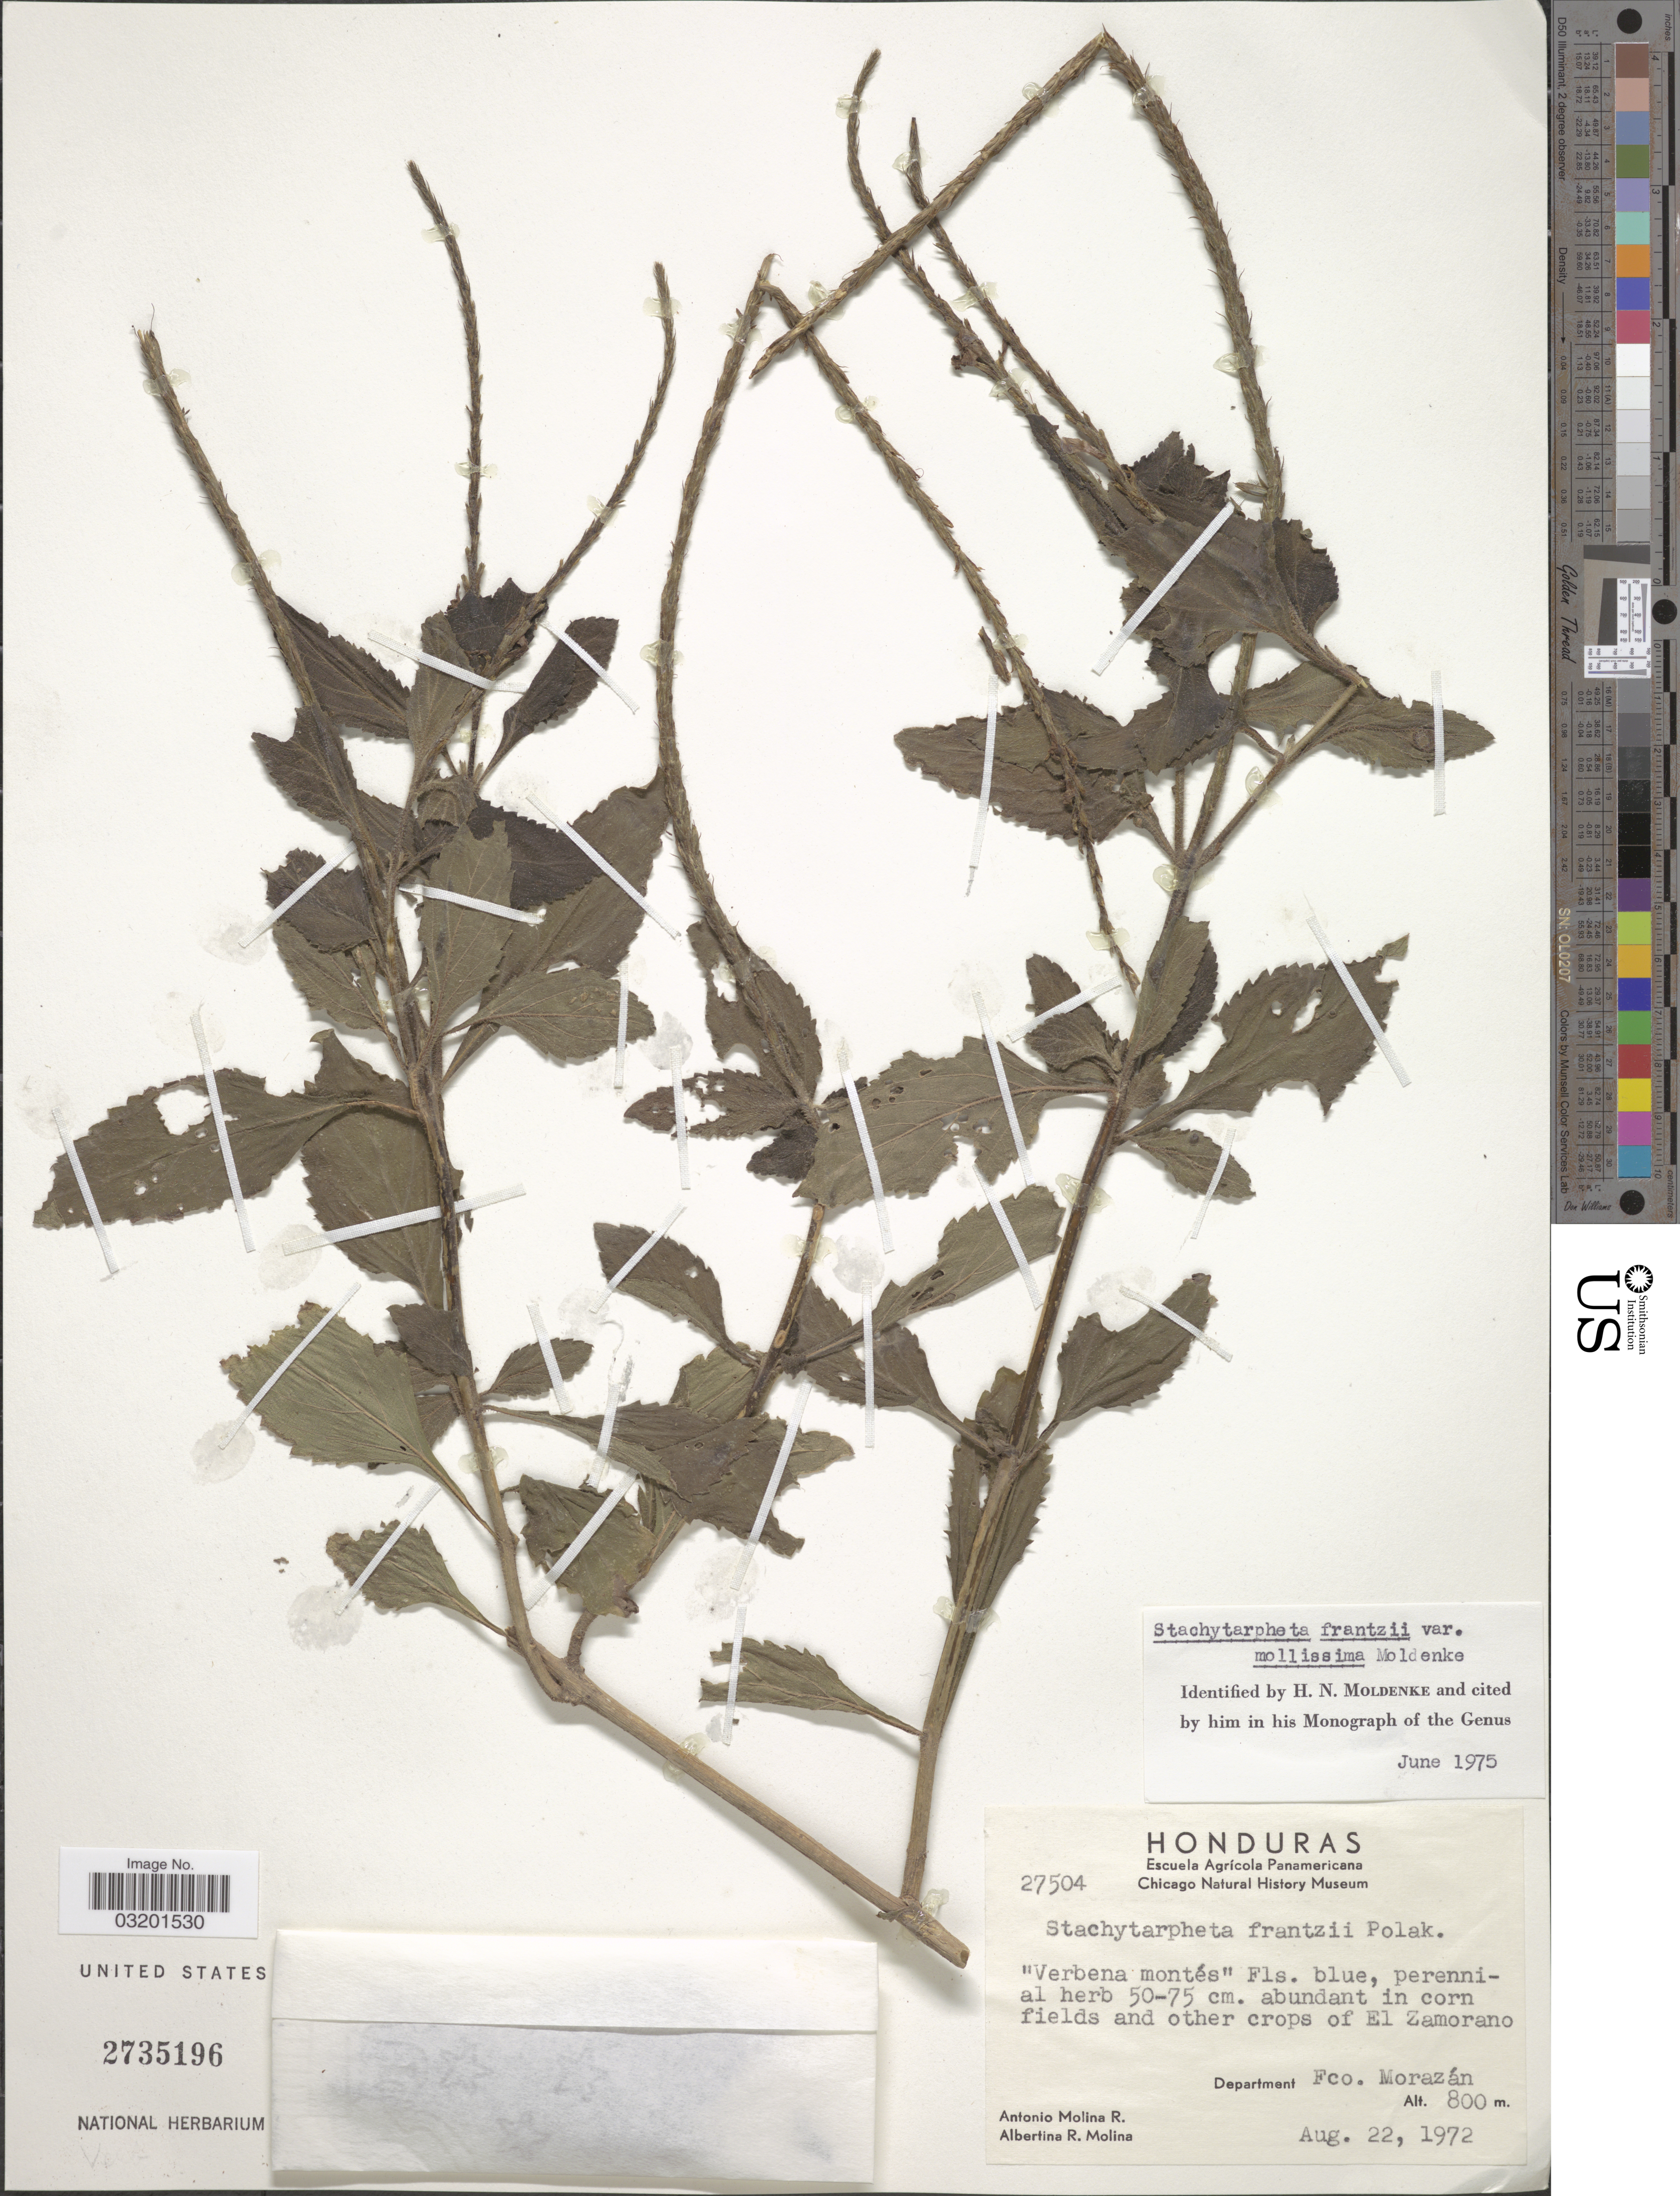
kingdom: Plantae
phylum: Tracheophyta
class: Magnoliopsida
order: Lamiales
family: Verbenaceae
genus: Stachytarpheta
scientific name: Stachytarpheta frantzii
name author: Pol.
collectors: A. Molina R. & A. R. Molina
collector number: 27504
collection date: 1972-08-22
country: Honduras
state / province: Fco. Morazán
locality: In corn fields and other crops of El Zamorano. Department Fco. Morazán.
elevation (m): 800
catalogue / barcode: US 2735196